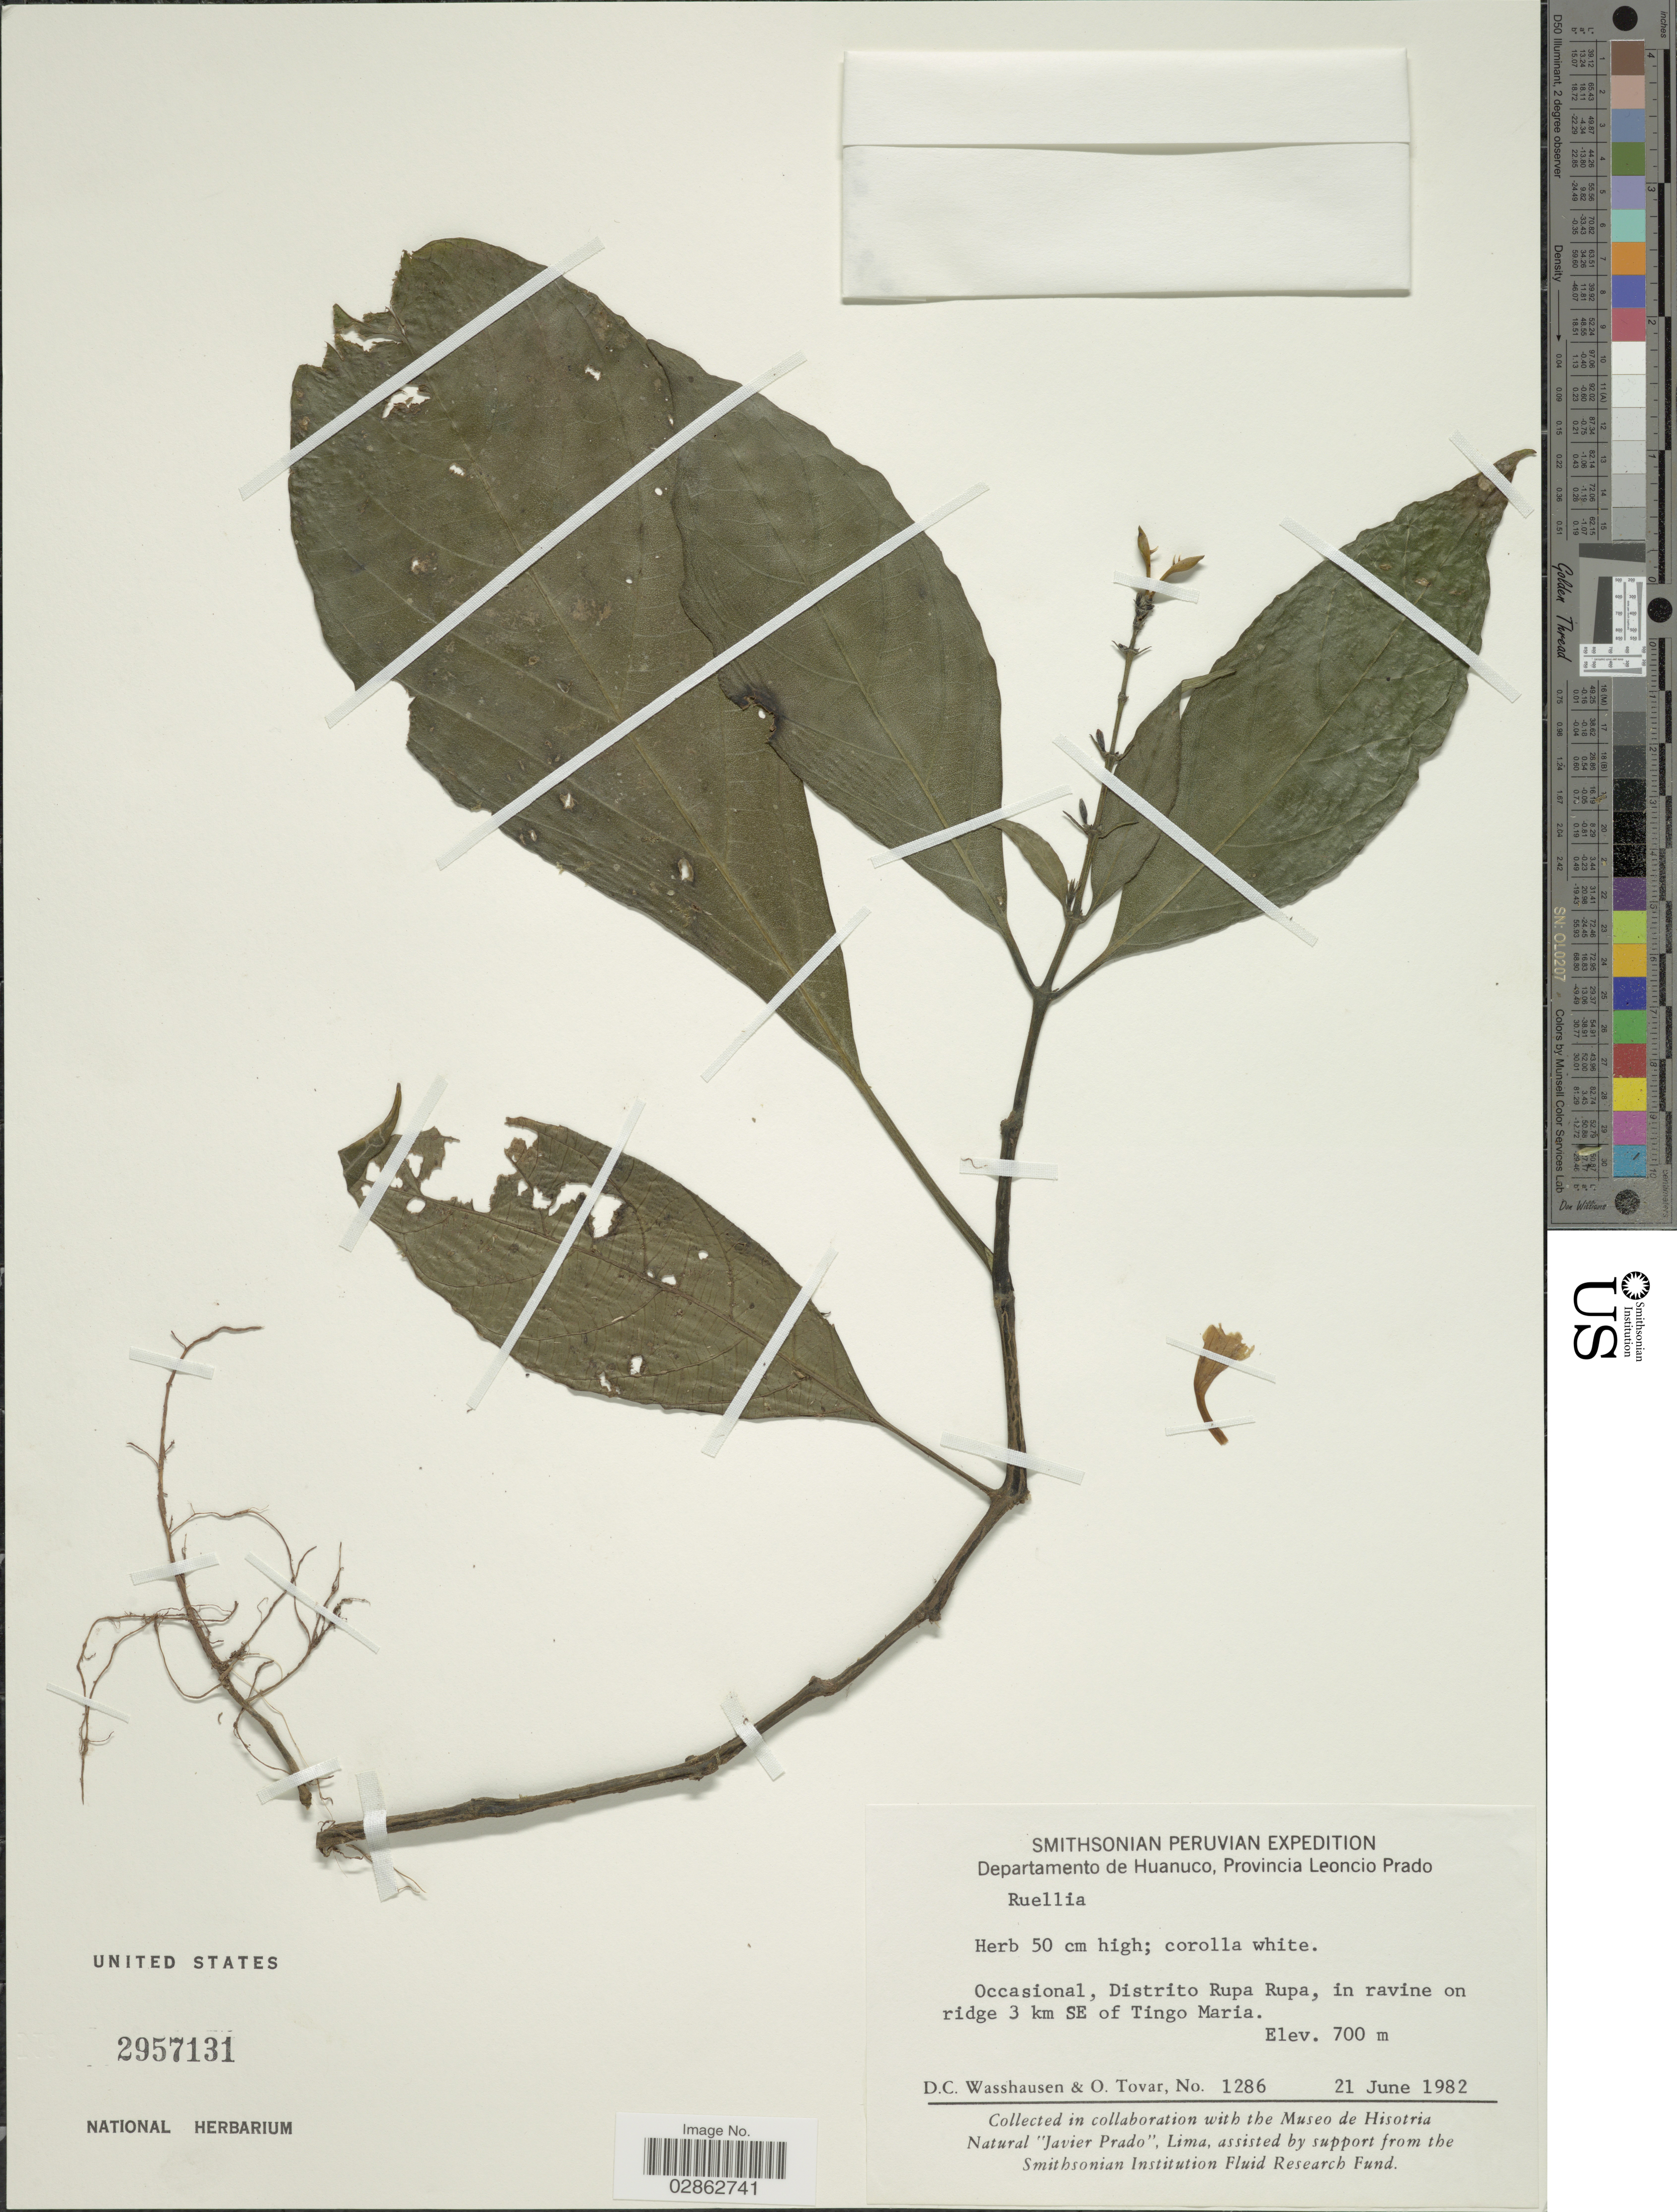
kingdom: Plantae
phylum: Tracheophyta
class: Magnoliopsida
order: Lamiales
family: Acanthaceae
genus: Ruellia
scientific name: Ruellia sp.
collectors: D. C. Wasshausen & Ó. Tovar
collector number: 1286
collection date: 1982-06-21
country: Peru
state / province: Huánuco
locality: Departamento de 1763,1764, Provincia Leoncio Prado. Distrito Rupa Rupa, in ravine on ridge 3 km SE of Tíngo María.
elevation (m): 700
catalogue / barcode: US 2957131